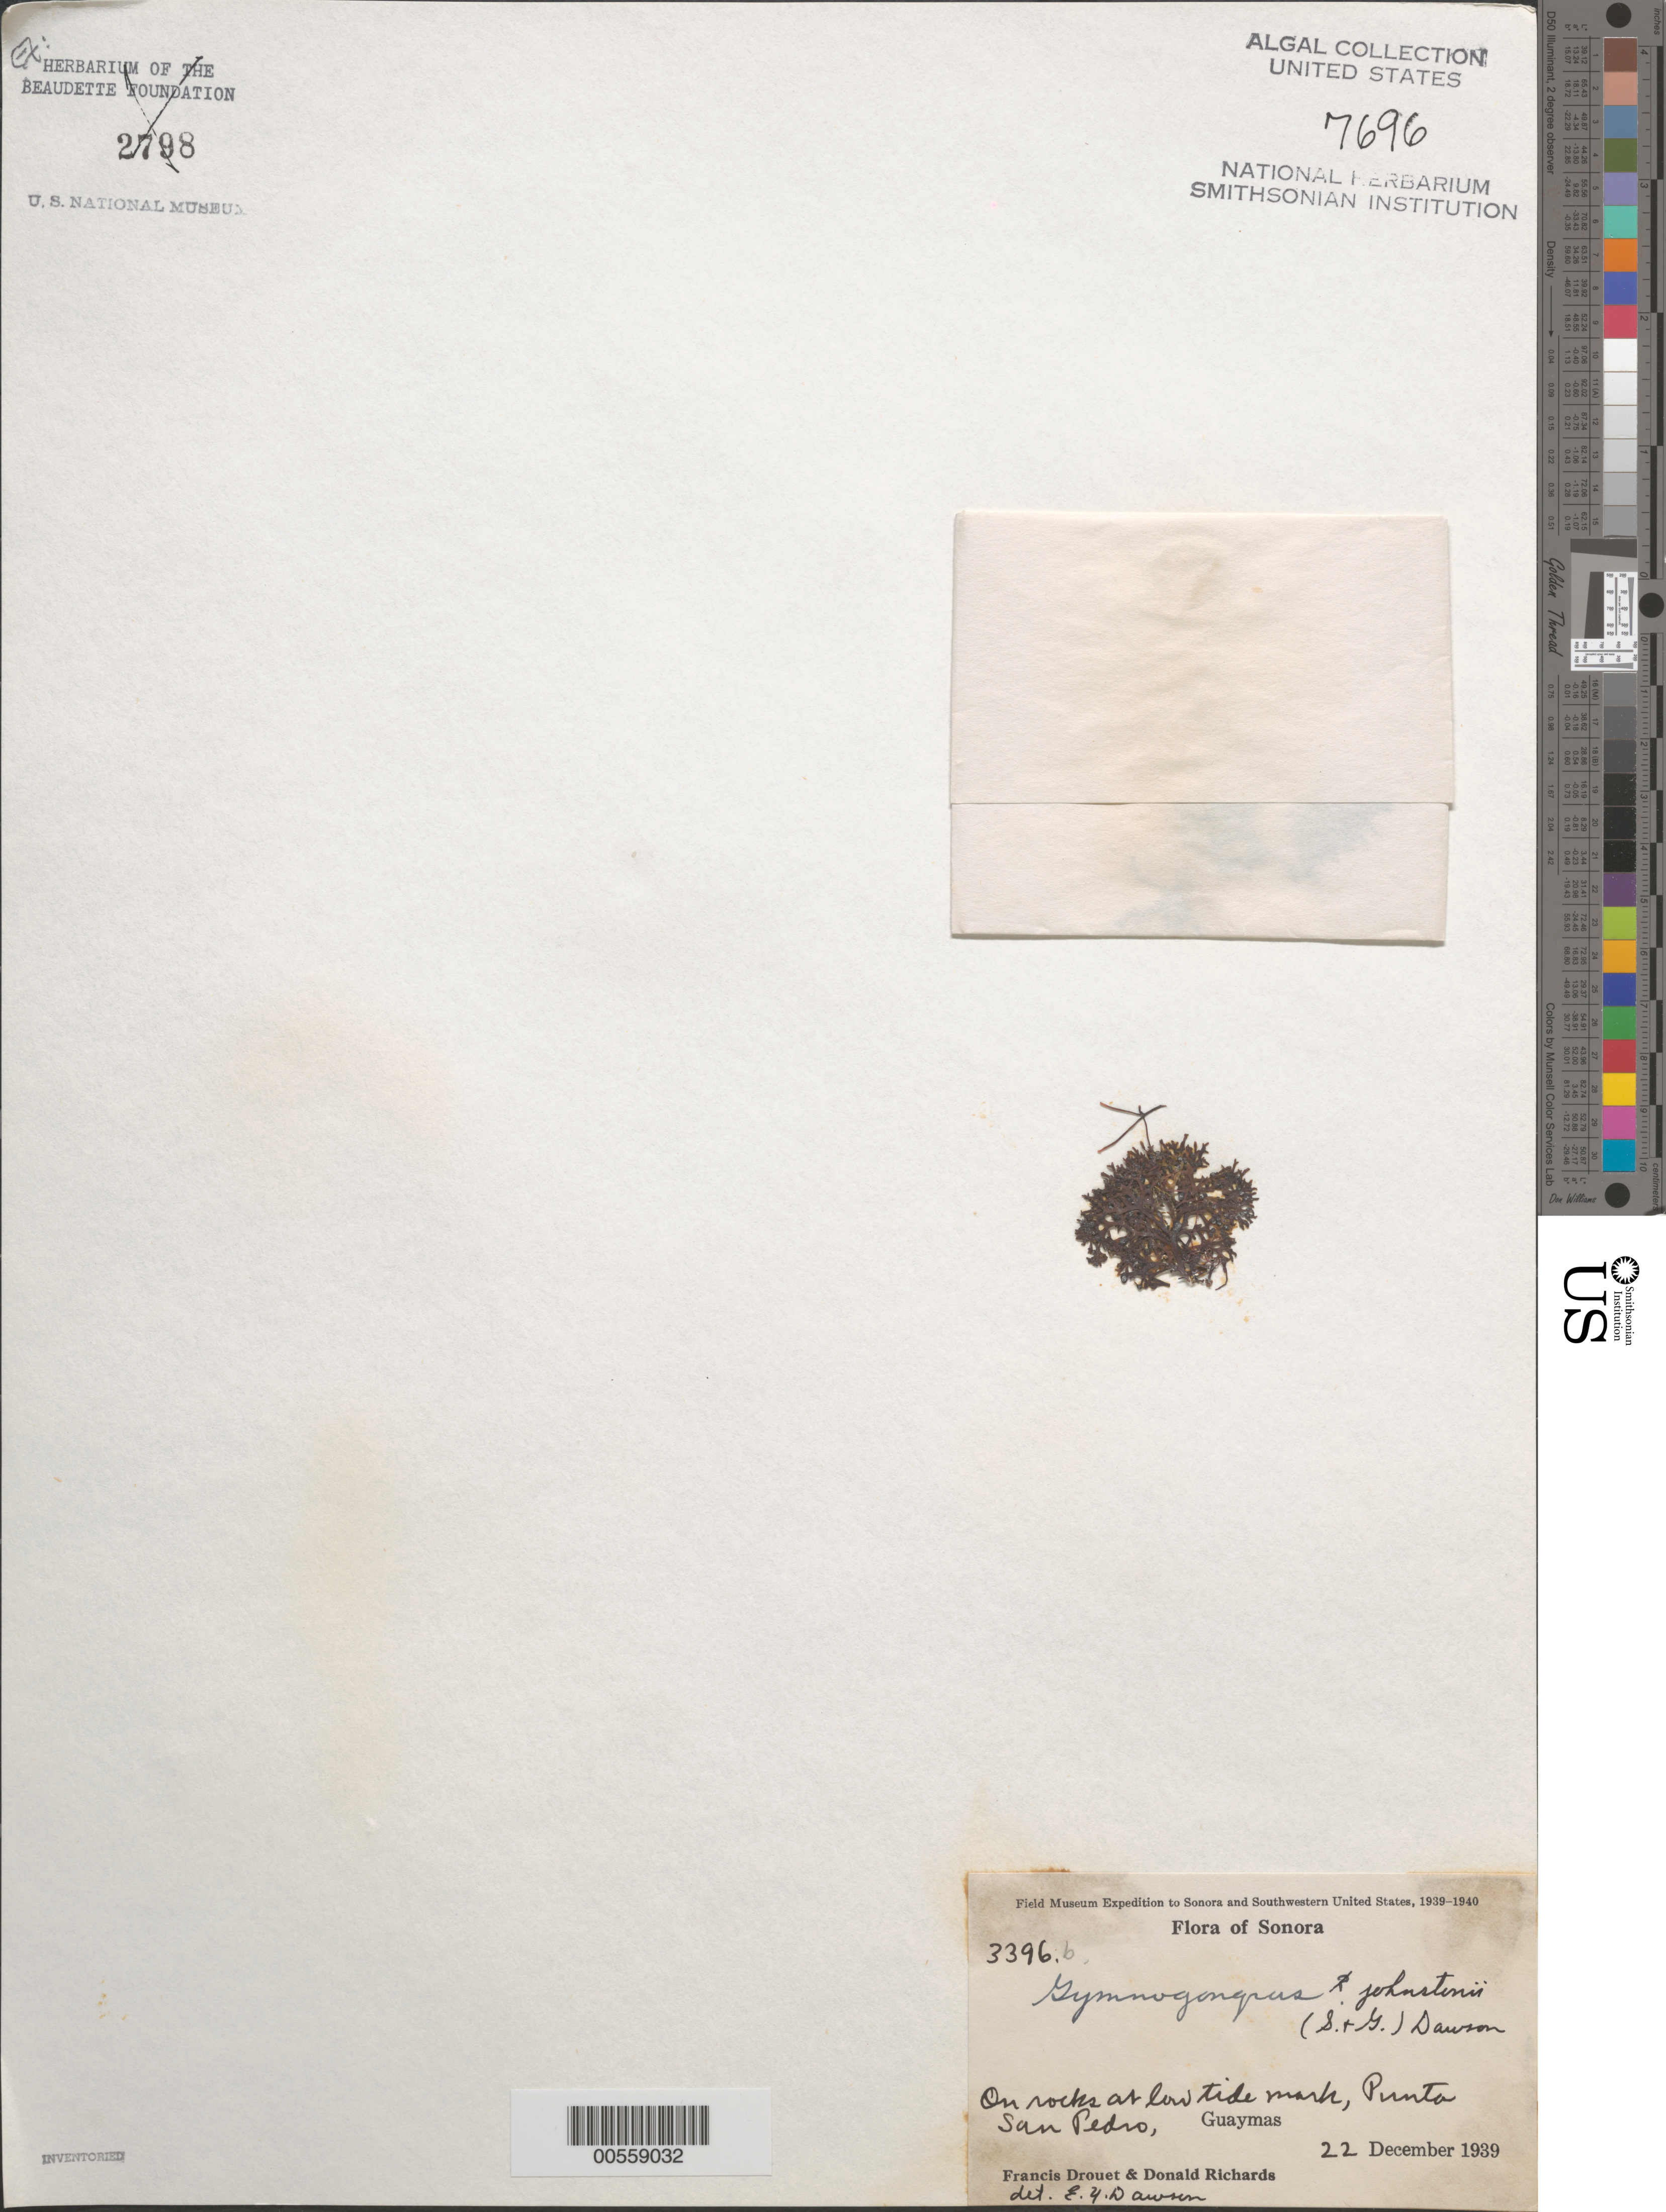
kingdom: Plantae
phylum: Rhodophyta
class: Florideophyceae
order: Gigartinales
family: Phyllophoraceae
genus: Gymnogongrus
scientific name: Gymnogongrus johnstonii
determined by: Dawson, E. Y.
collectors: F. E. Drouet & D. Richards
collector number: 3396b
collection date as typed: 22 Dec 1939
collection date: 1939-12-22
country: Mexico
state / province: Sonora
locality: Punta San Pedro, Guaymas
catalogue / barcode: US 7696